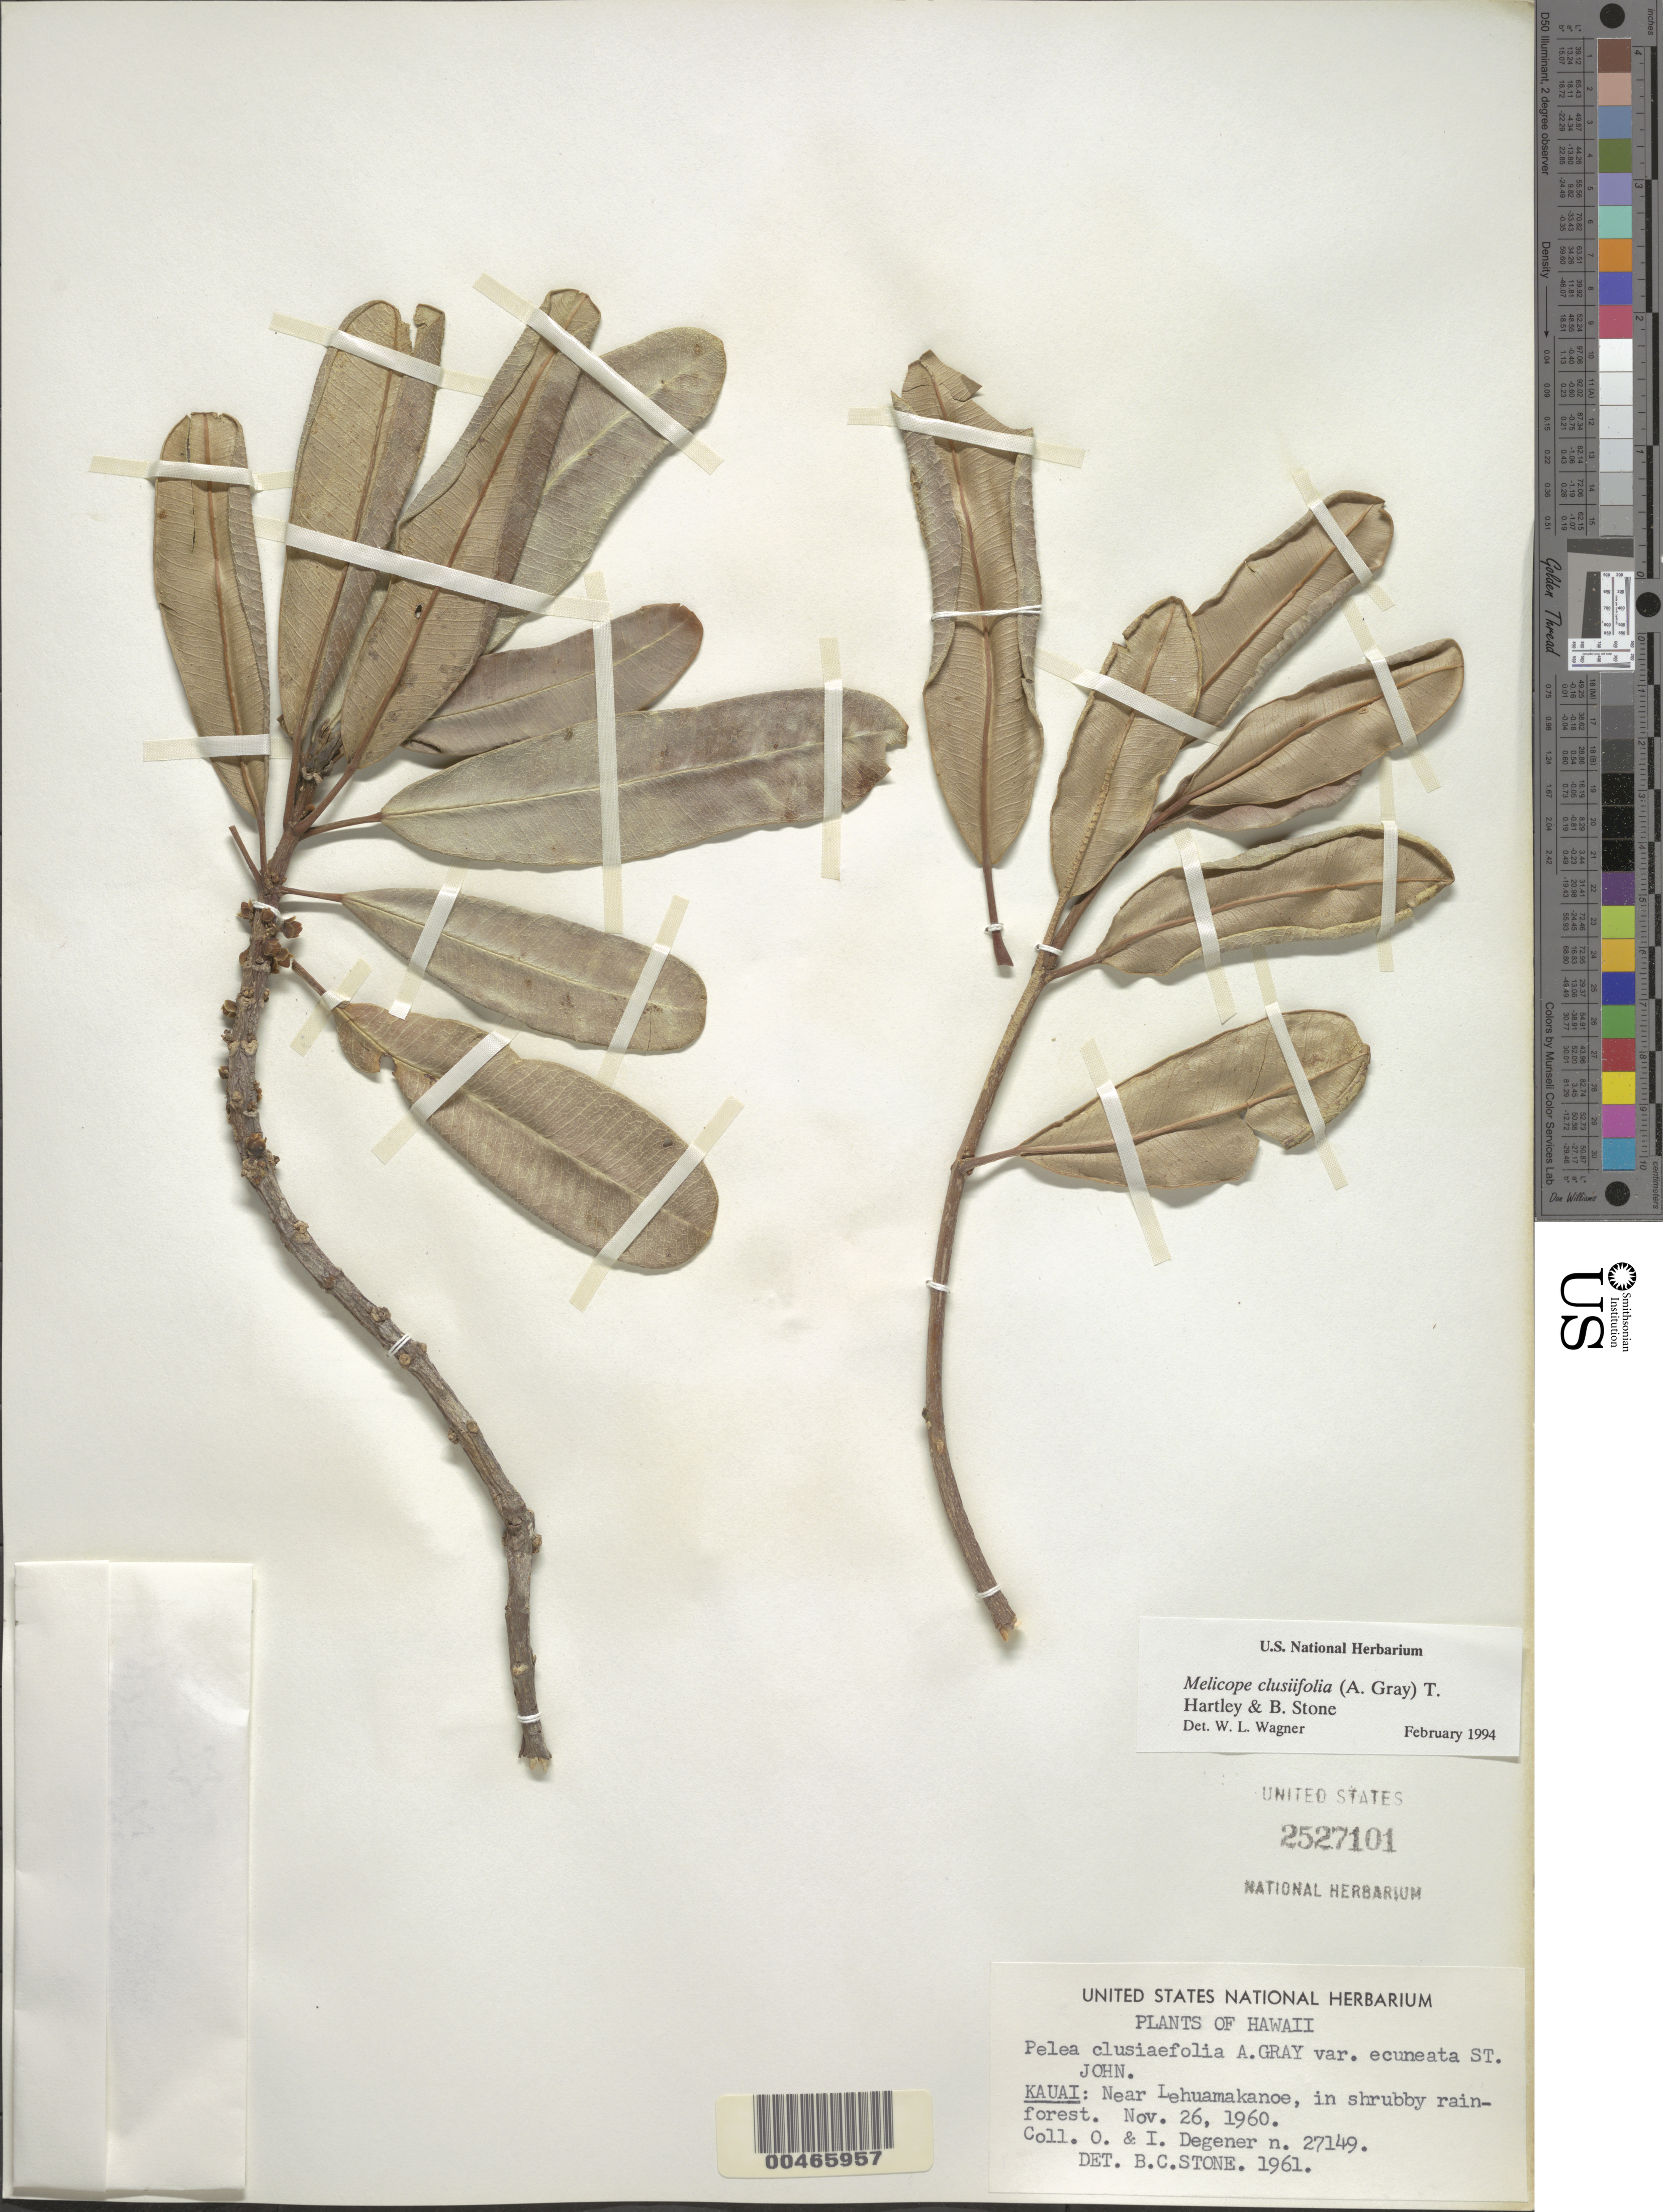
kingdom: Plantae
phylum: Tracheophyta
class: Magnoliopsida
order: Sapindales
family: Rutaceae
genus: Melicope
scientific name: Melicope clusiifolia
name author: (A. Gray) T.G. Hartley & B.C. Stone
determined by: Wagner, W. L., (BOT), Smithsonian Institution - National Museum of Natural History (UNITED STATES)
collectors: O. Degener & I. Degener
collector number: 27149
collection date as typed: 26 Nov 1960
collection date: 1960-11-26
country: United States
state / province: Hawaii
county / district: Kauai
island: Kaua'i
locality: Near Lehuamakanoi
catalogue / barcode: US 2527101